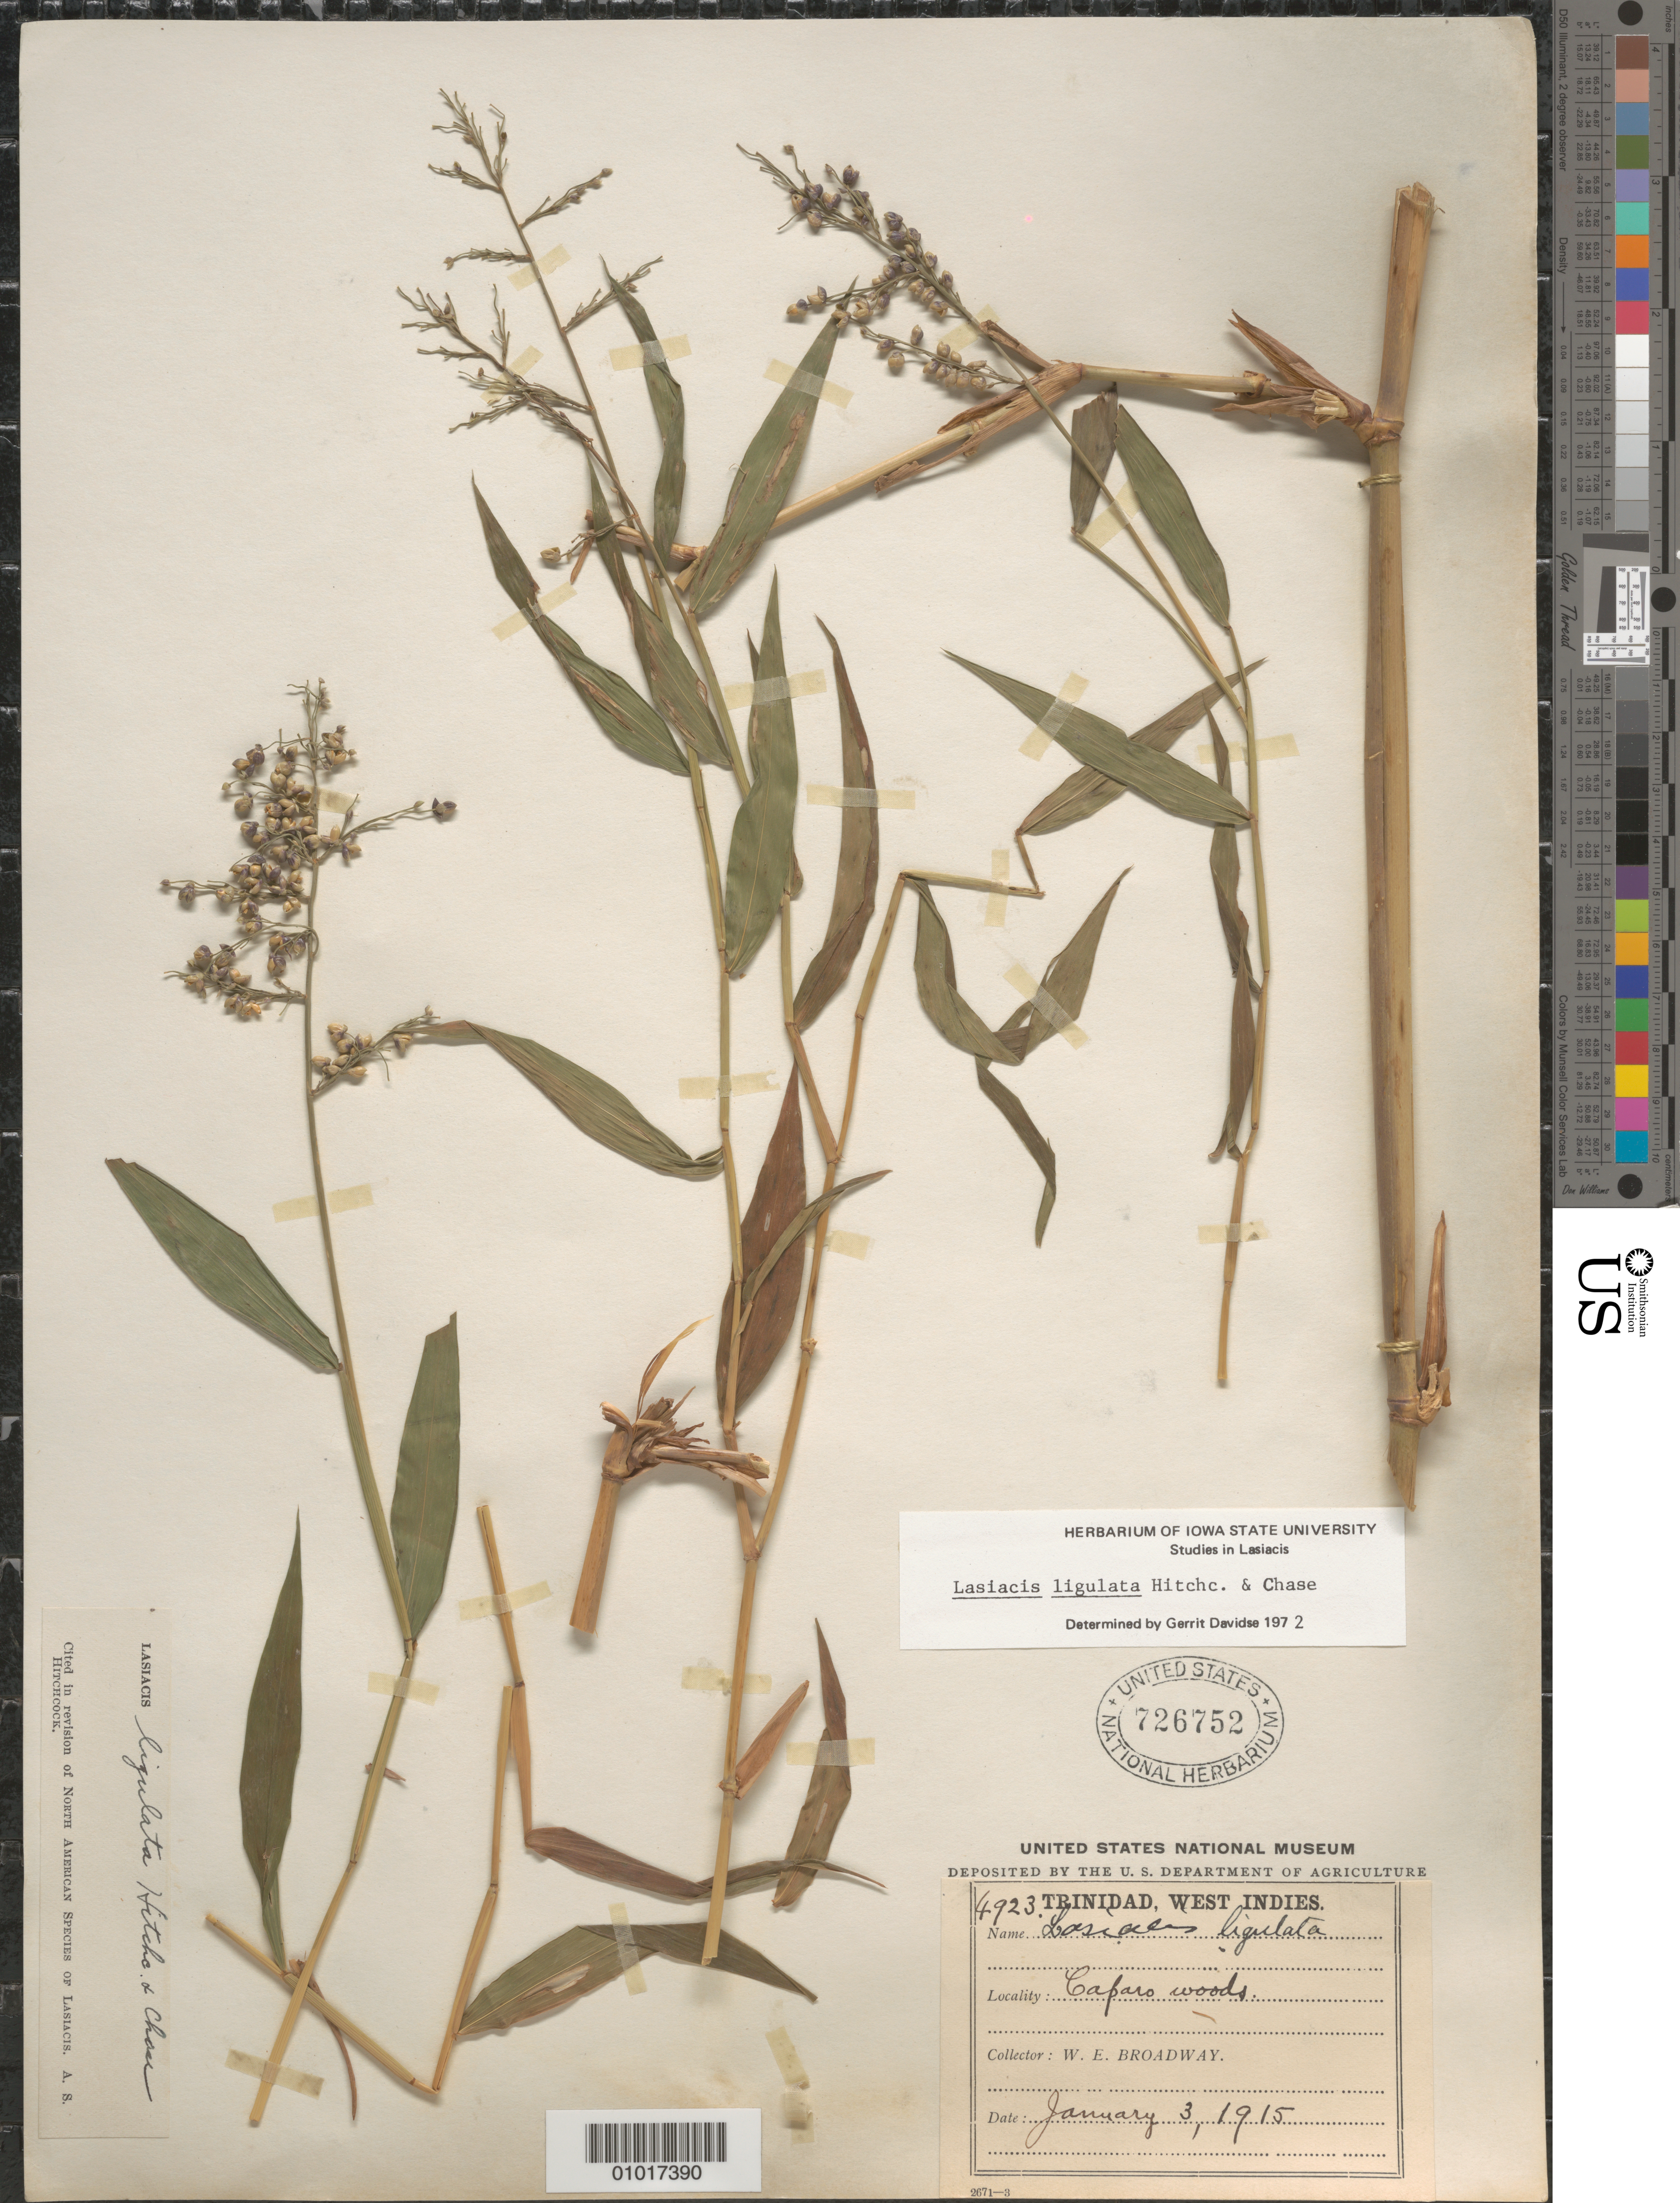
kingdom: Plantae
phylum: Tracheophyta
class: Liliopsida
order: Poales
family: Poaceae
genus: Lasiacis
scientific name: Lasiacis ligulata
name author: Hitchc. & Chase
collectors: W. E. Broadway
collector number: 4923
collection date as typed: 03 Jan 1915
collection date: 1915-01-03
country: Trinidad and Tobago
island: Trinidad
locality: Capars woods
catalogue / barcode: US 726752